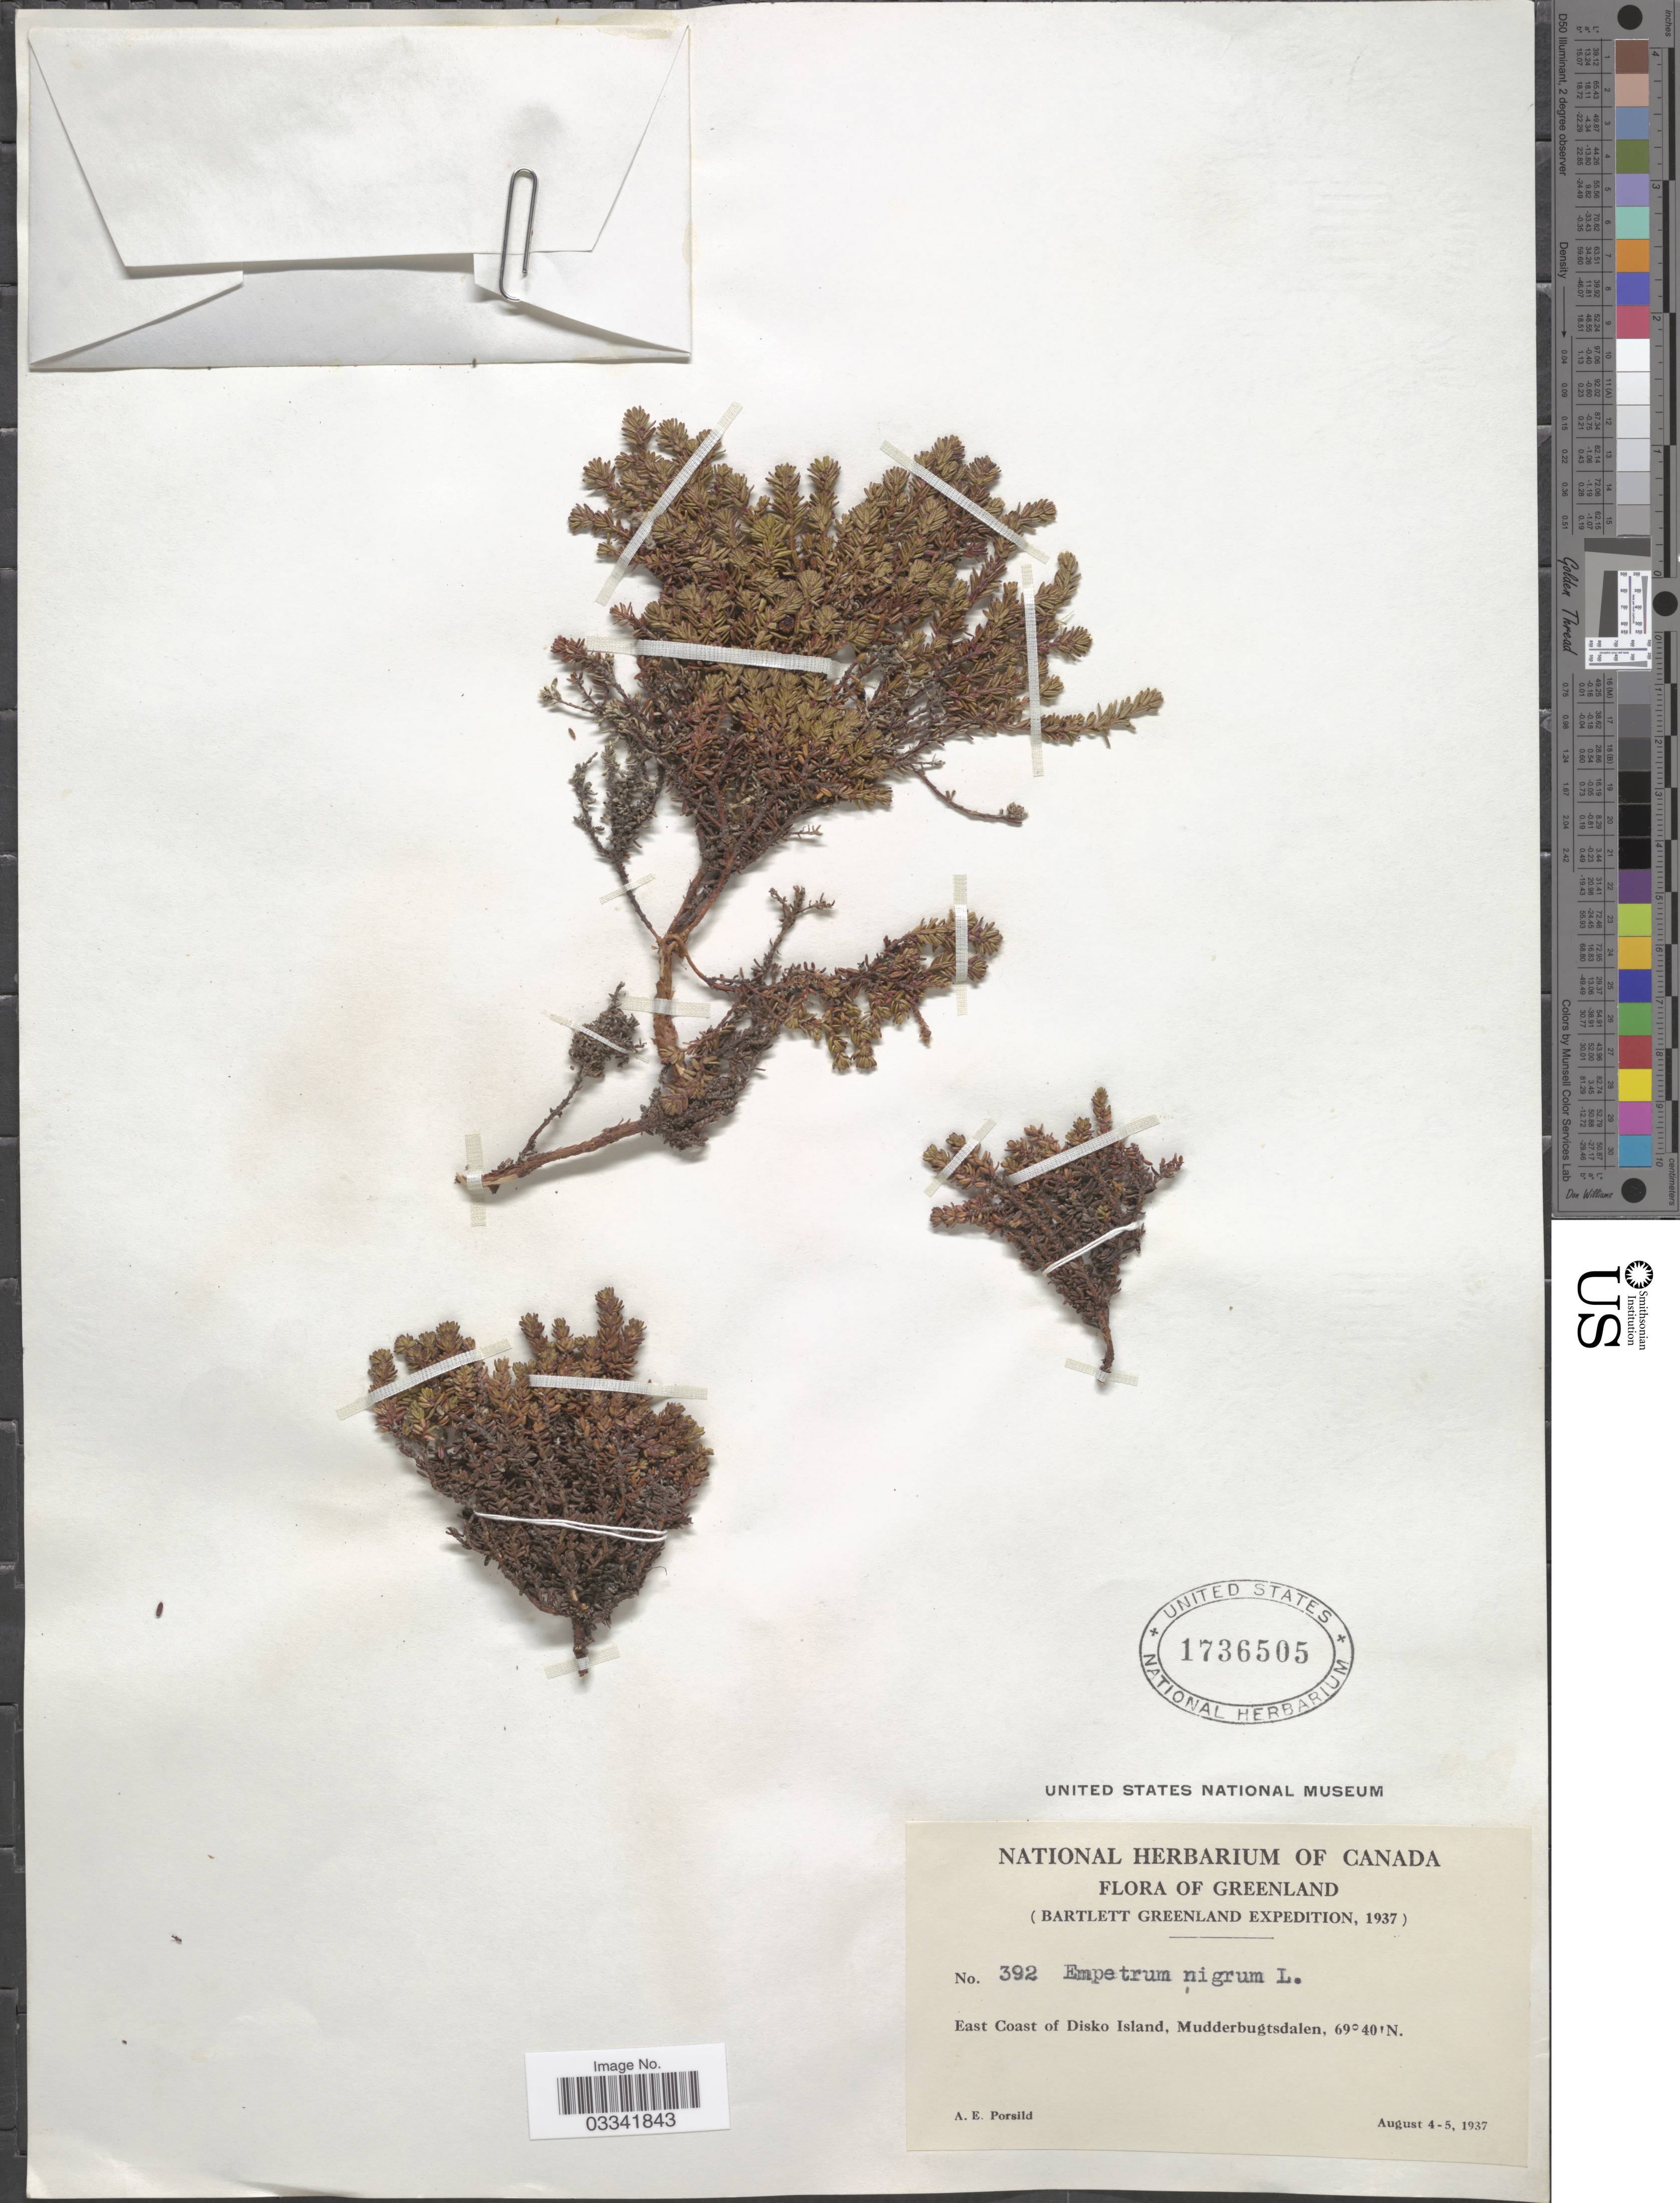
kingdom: Plantae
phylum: Tracheophyta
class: Magnoliopsida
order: Ericales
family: Ericaceae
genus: Empetrum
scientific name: Empetrum nigrum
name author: L.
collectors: A. E. Porsild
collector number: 392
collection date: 1937-08-04/1937-08-05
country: Greenland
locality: East Coast of Disko Island, Mudderbugtsdalen.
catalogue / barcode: US 1736505